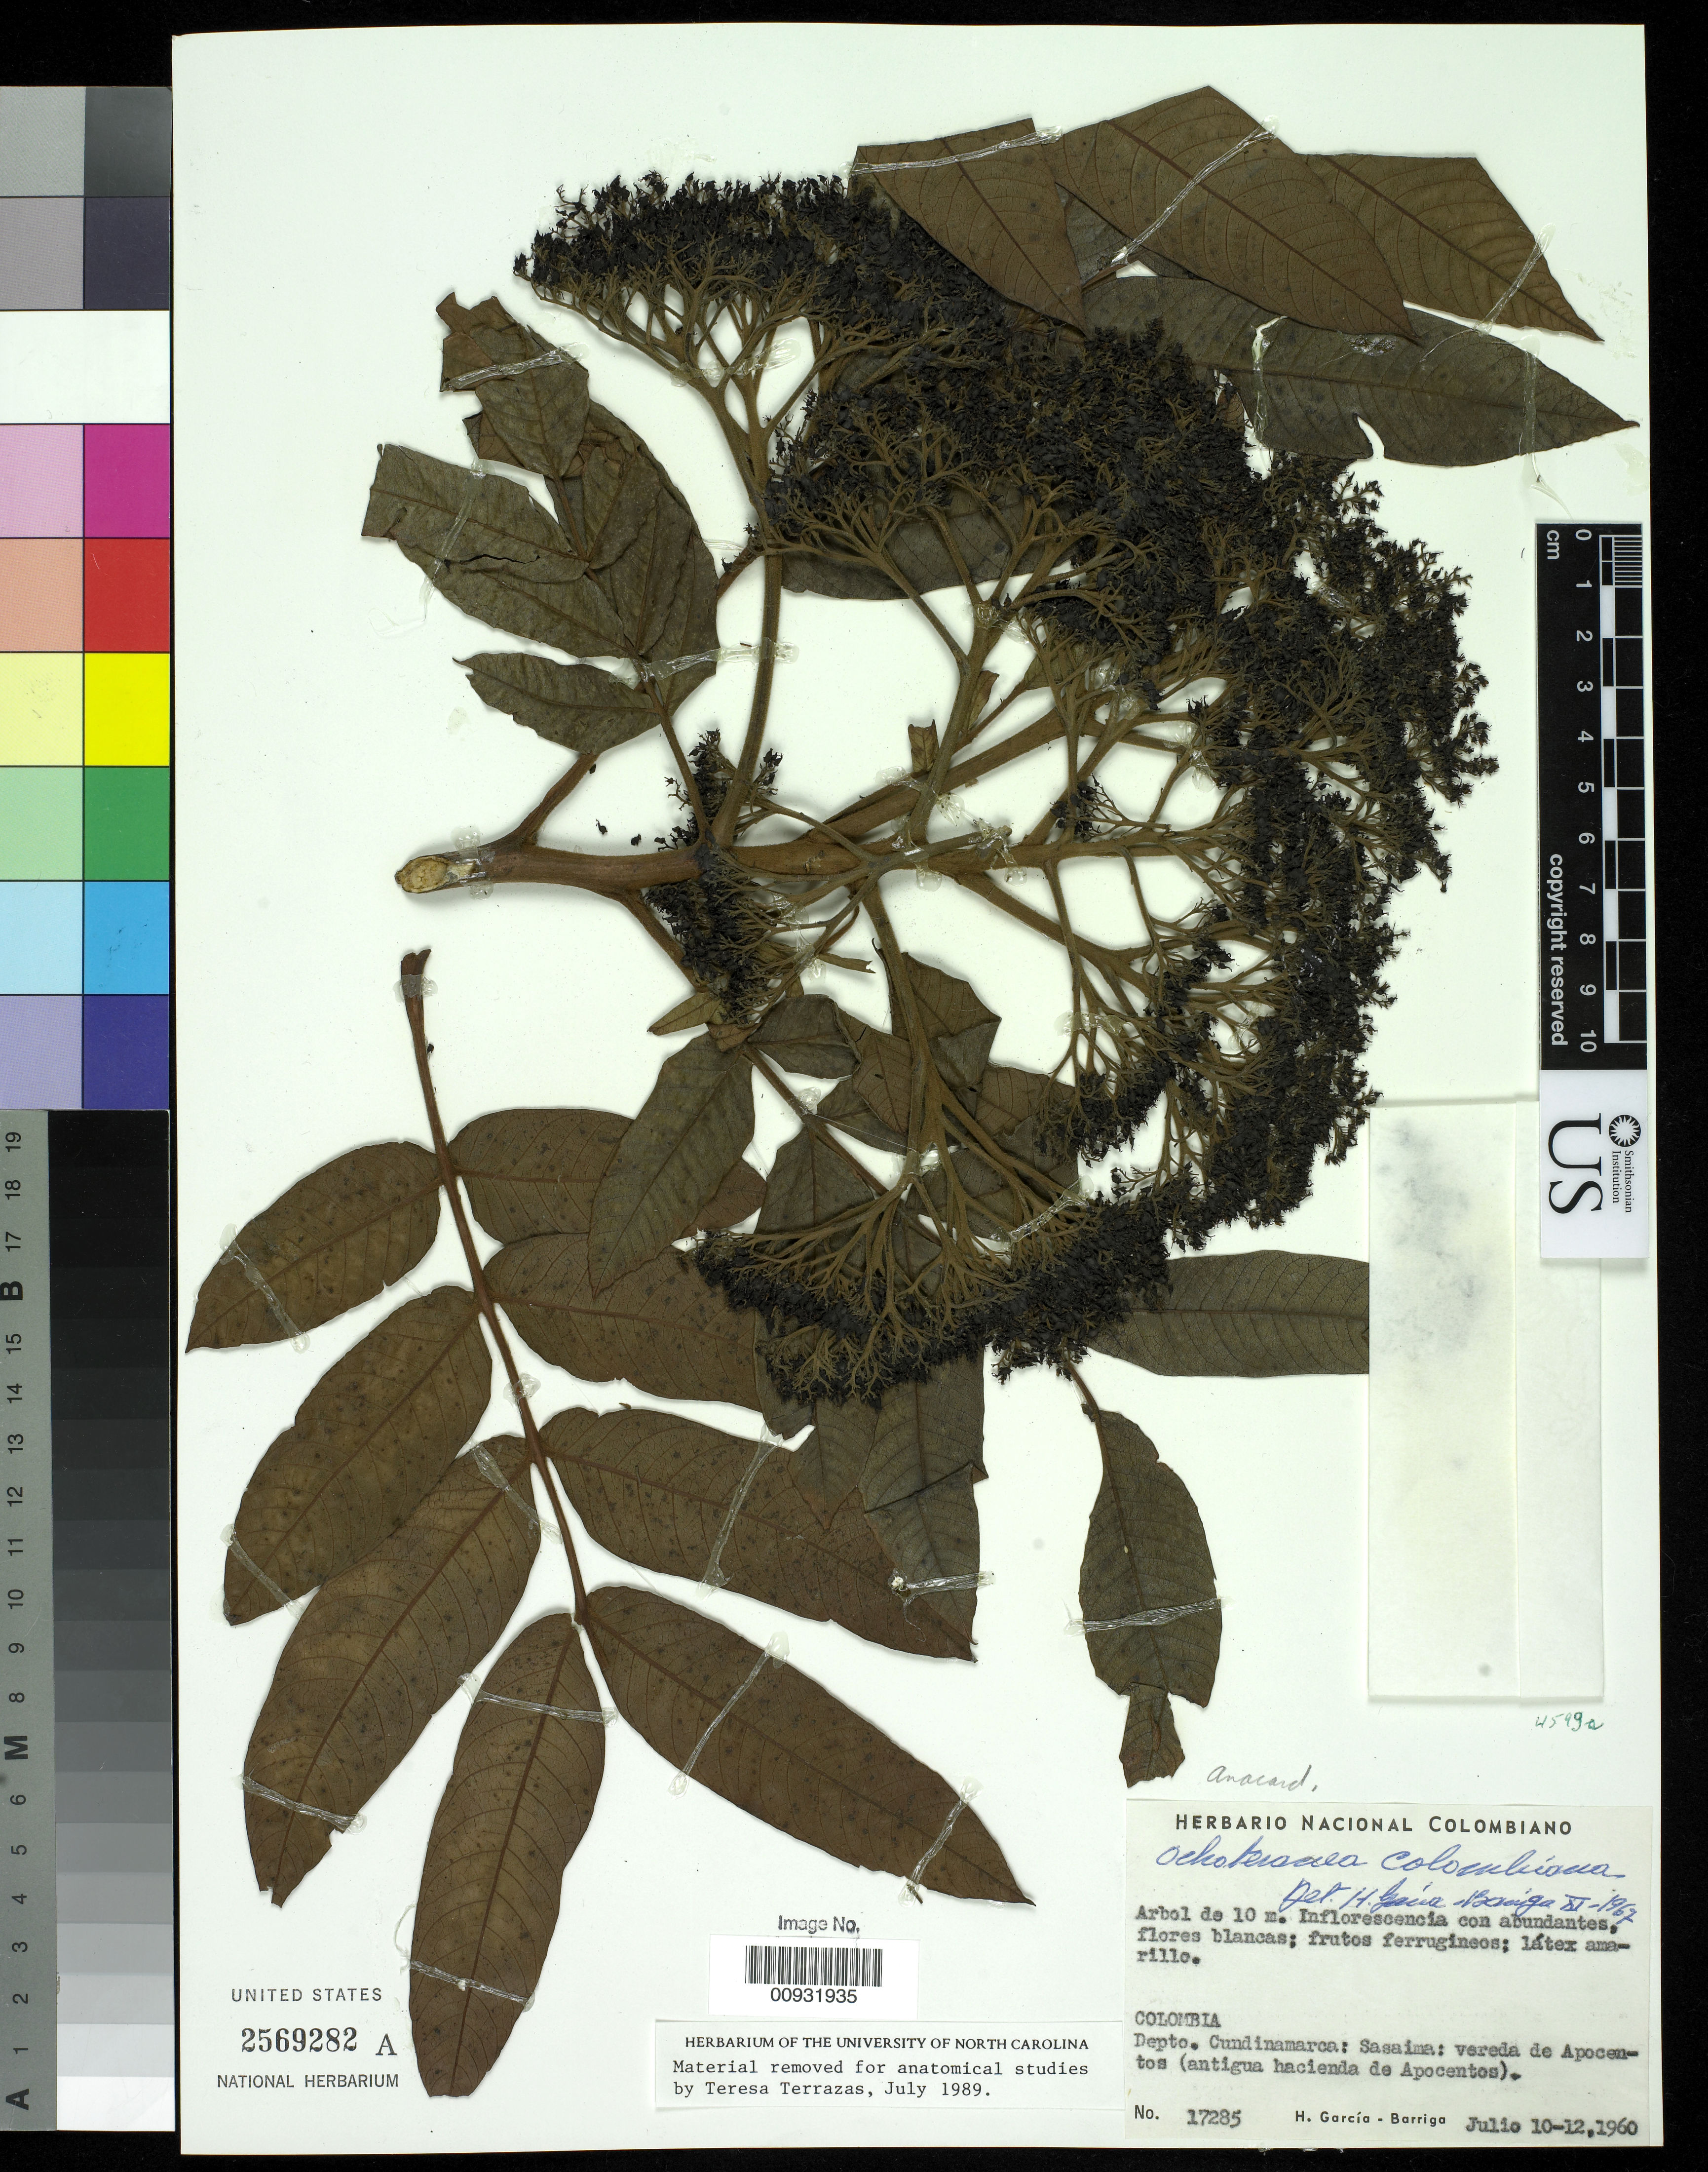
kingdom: Plantae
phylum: Tracheophyta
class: Magnoliopsida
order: Sapindales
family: Anacardiaceae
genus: Ochoterenaea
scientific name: Ochoterenaea colombiana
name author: F.A. Barkley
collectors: H. García Barriga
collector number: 17285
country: Colombia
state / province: Cundinamarca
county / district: Sasaima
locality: Vereda de Apocentos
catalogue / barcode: US 2569282A